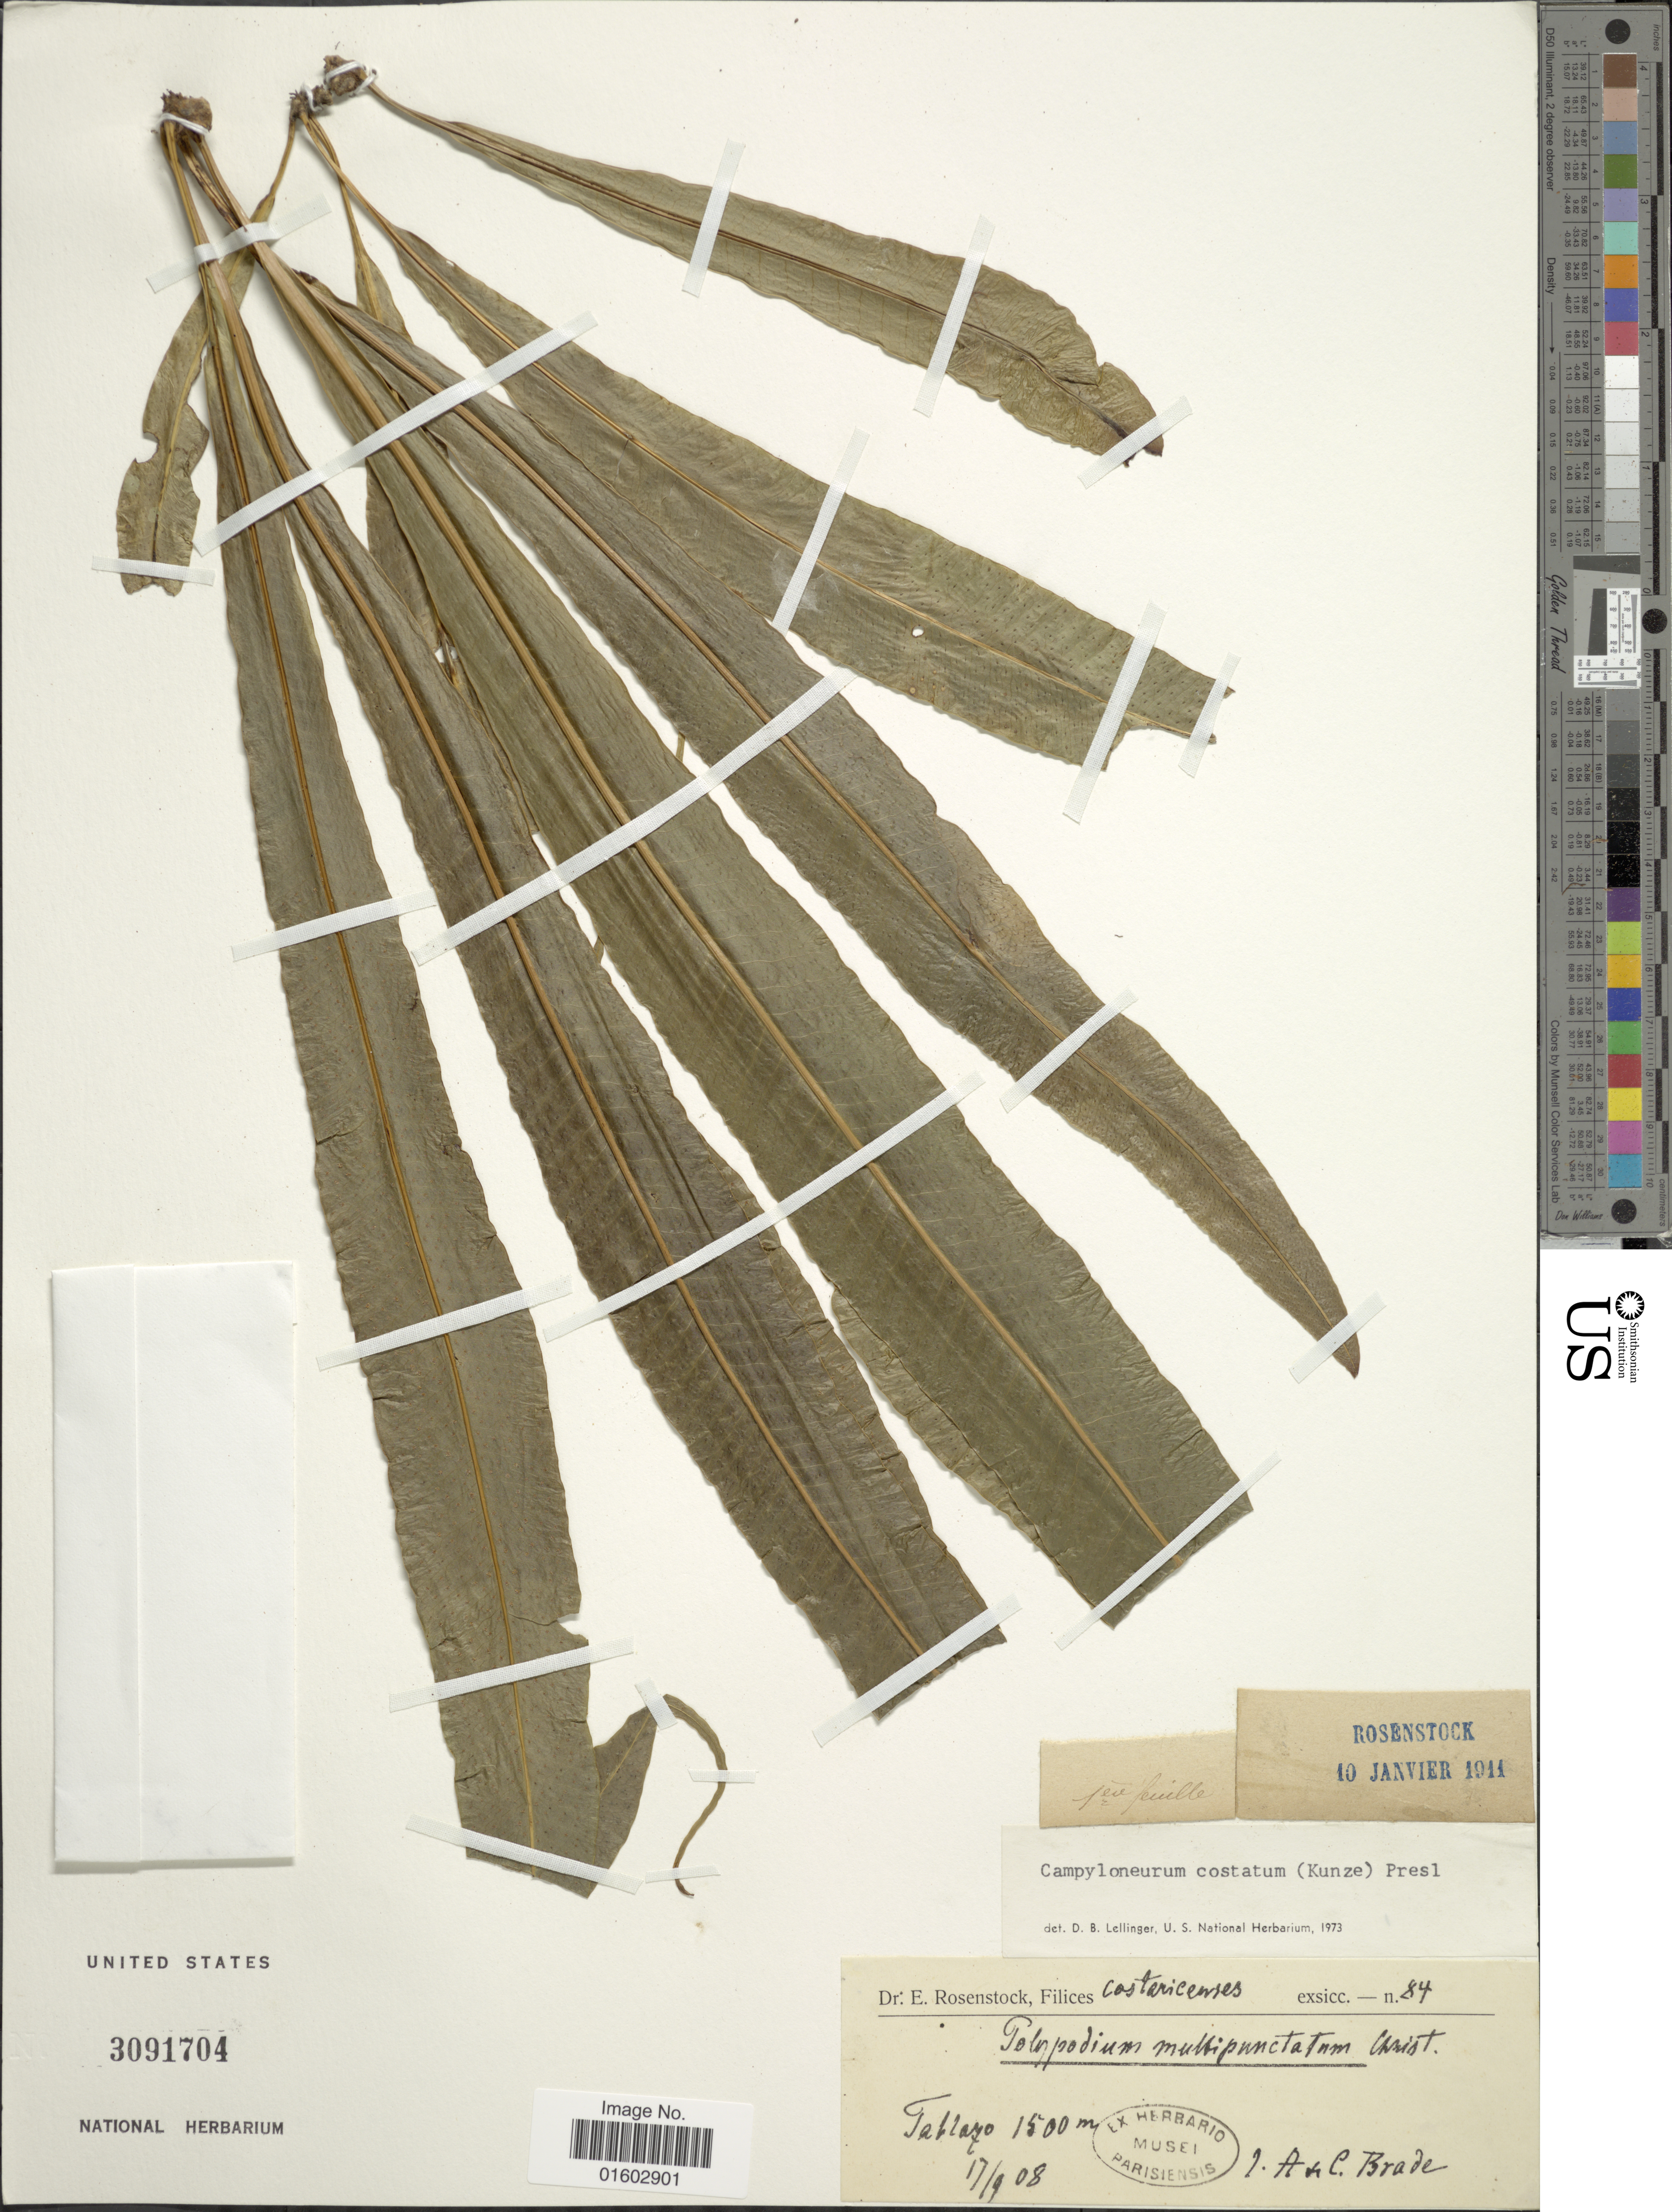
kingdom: Plantae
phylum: Tracheophyta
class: Polypodiopsida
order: Polypodiales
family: Polypodiaceae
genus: Campyloneurum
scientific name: Campyloneurum costatum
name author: (Kunze) C. Presl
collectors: A. Brade & C. Brade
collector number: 84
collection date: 1908-09-17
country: Costa Rica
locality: Tablazo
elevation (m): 1500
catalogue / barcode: US 3091704